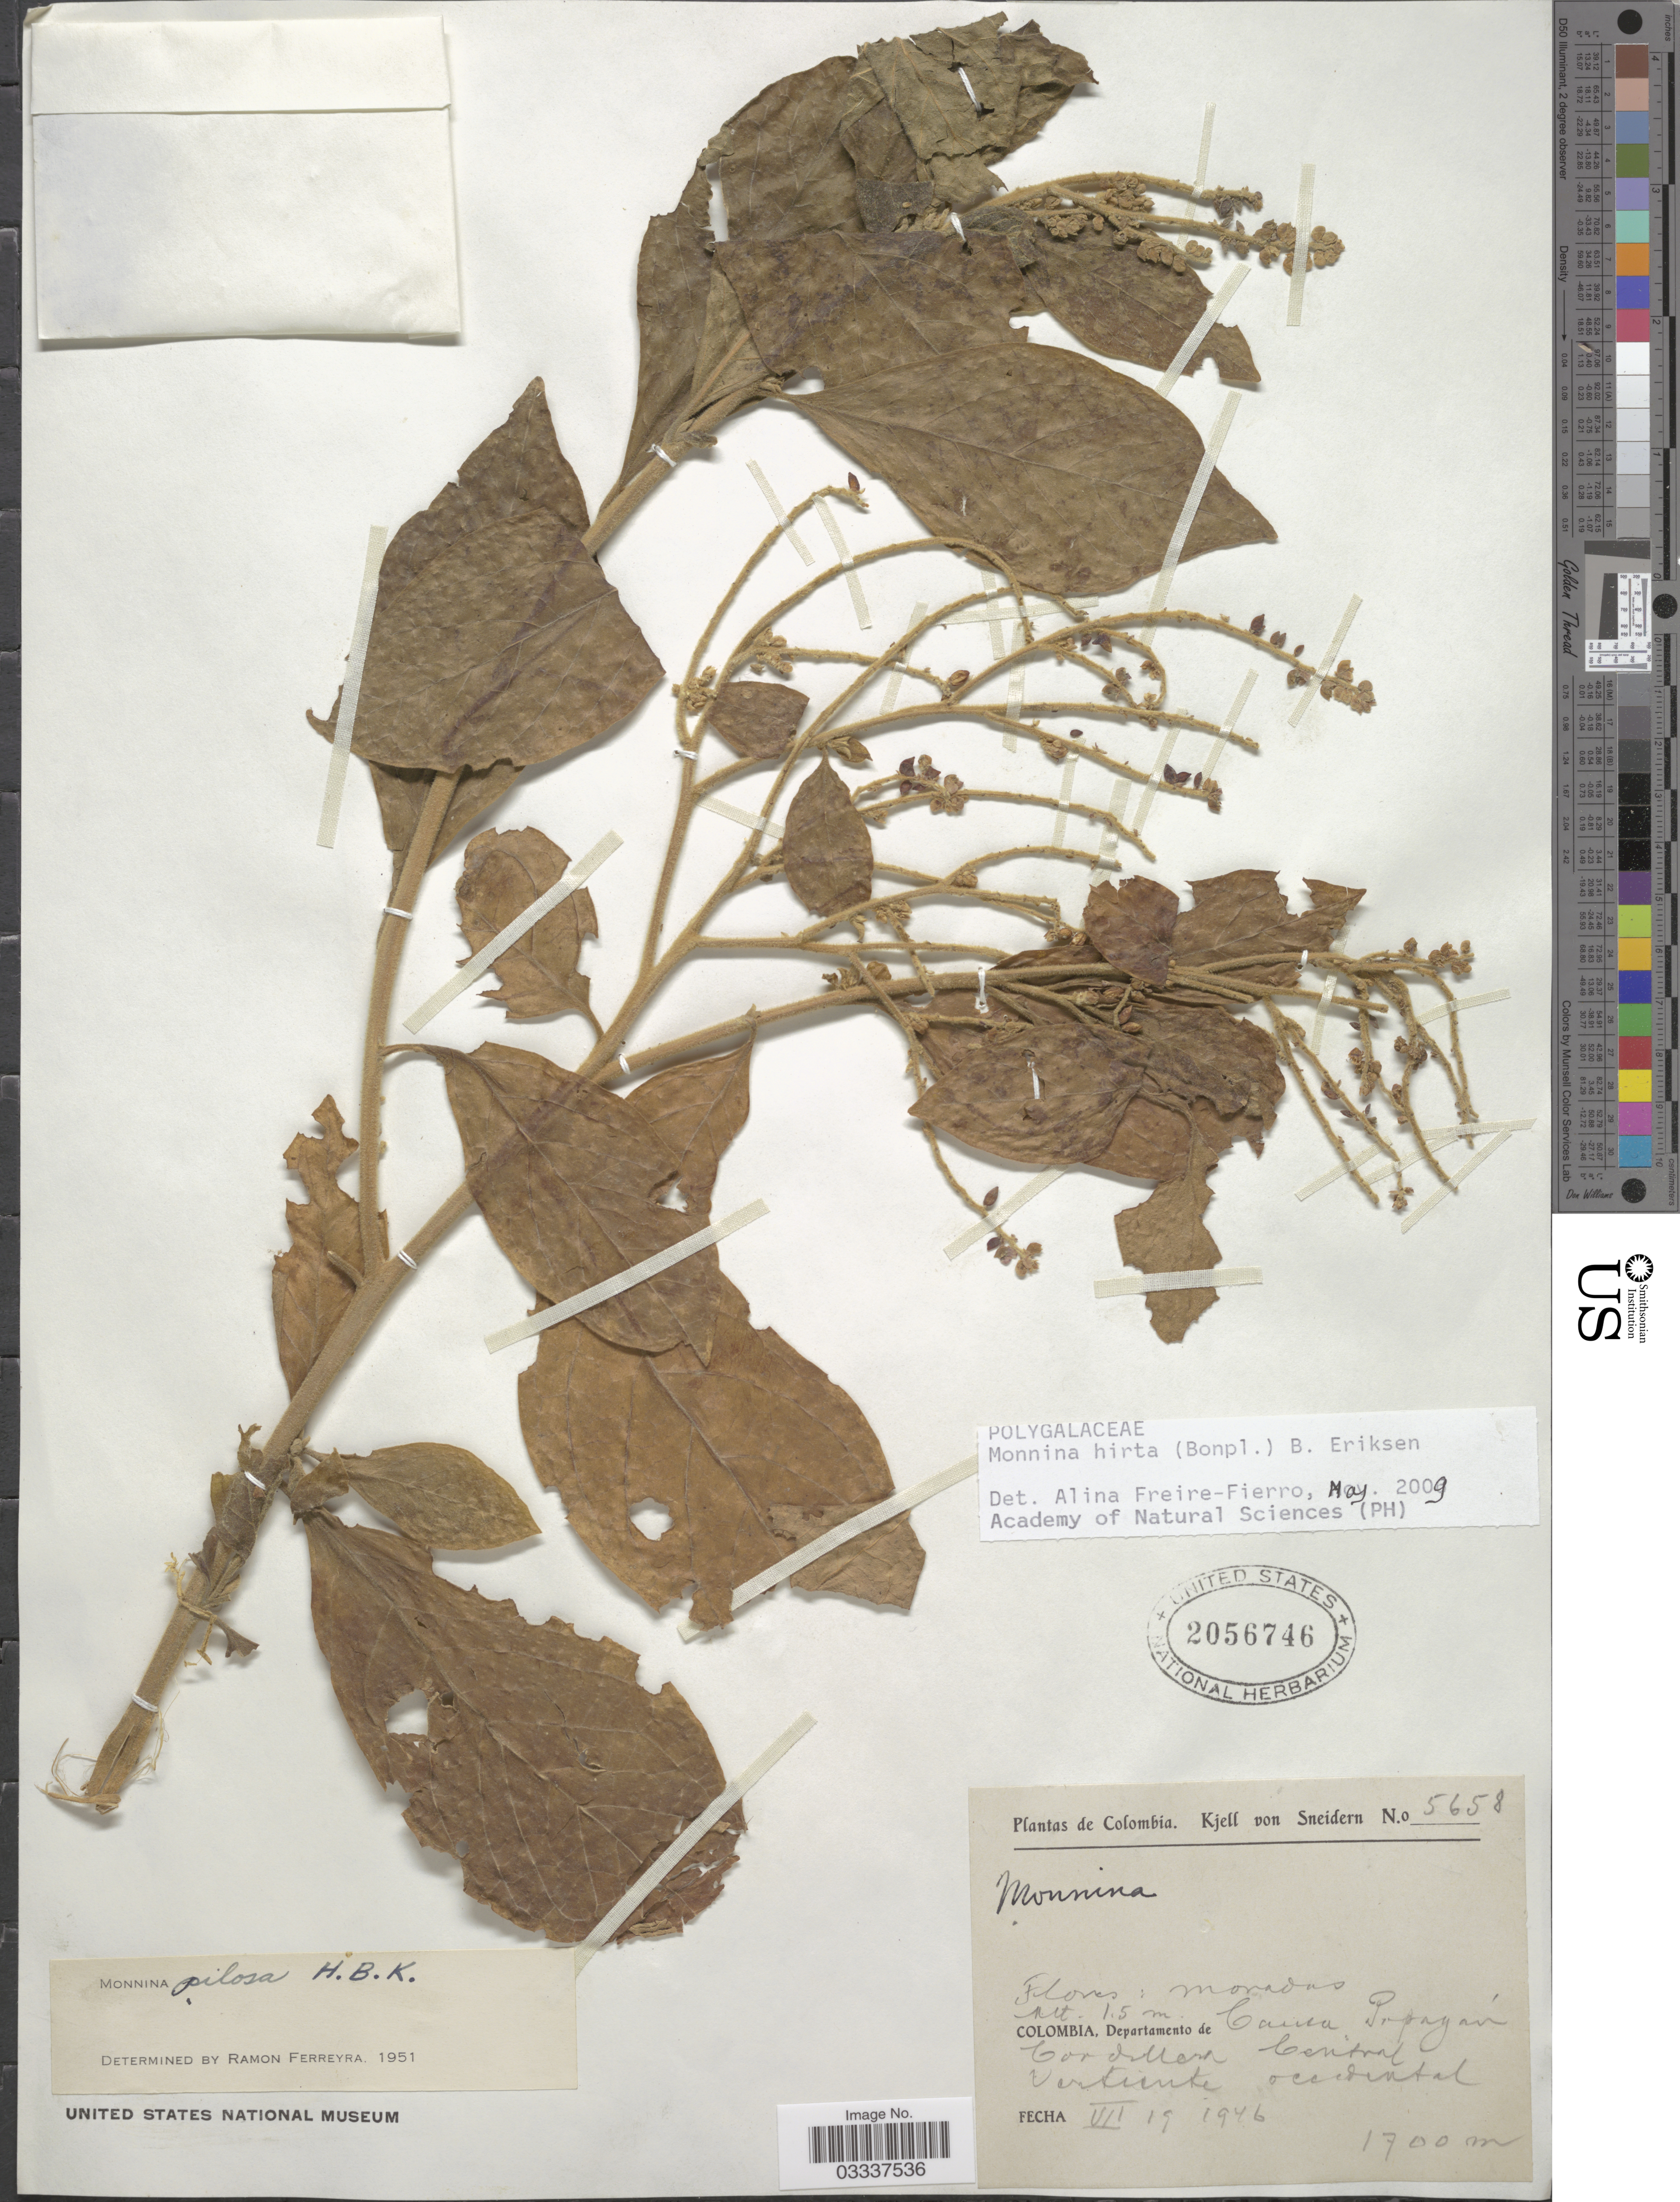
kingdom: Plantae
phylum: Tracheophyta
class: Magnoliopsida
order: Fabales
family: Polygalaceae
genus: Monnina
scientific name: Monnina hirta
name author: (Bonpl.) B. Eriksen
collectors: K. von Sneidern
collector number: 5658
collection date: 1946-07-19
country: Colombia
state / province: Cauca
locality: Departamento de Cauca, Popayán, Cordillera Central, Vertiente occidental.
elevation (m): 1700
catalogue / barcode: US 2056746